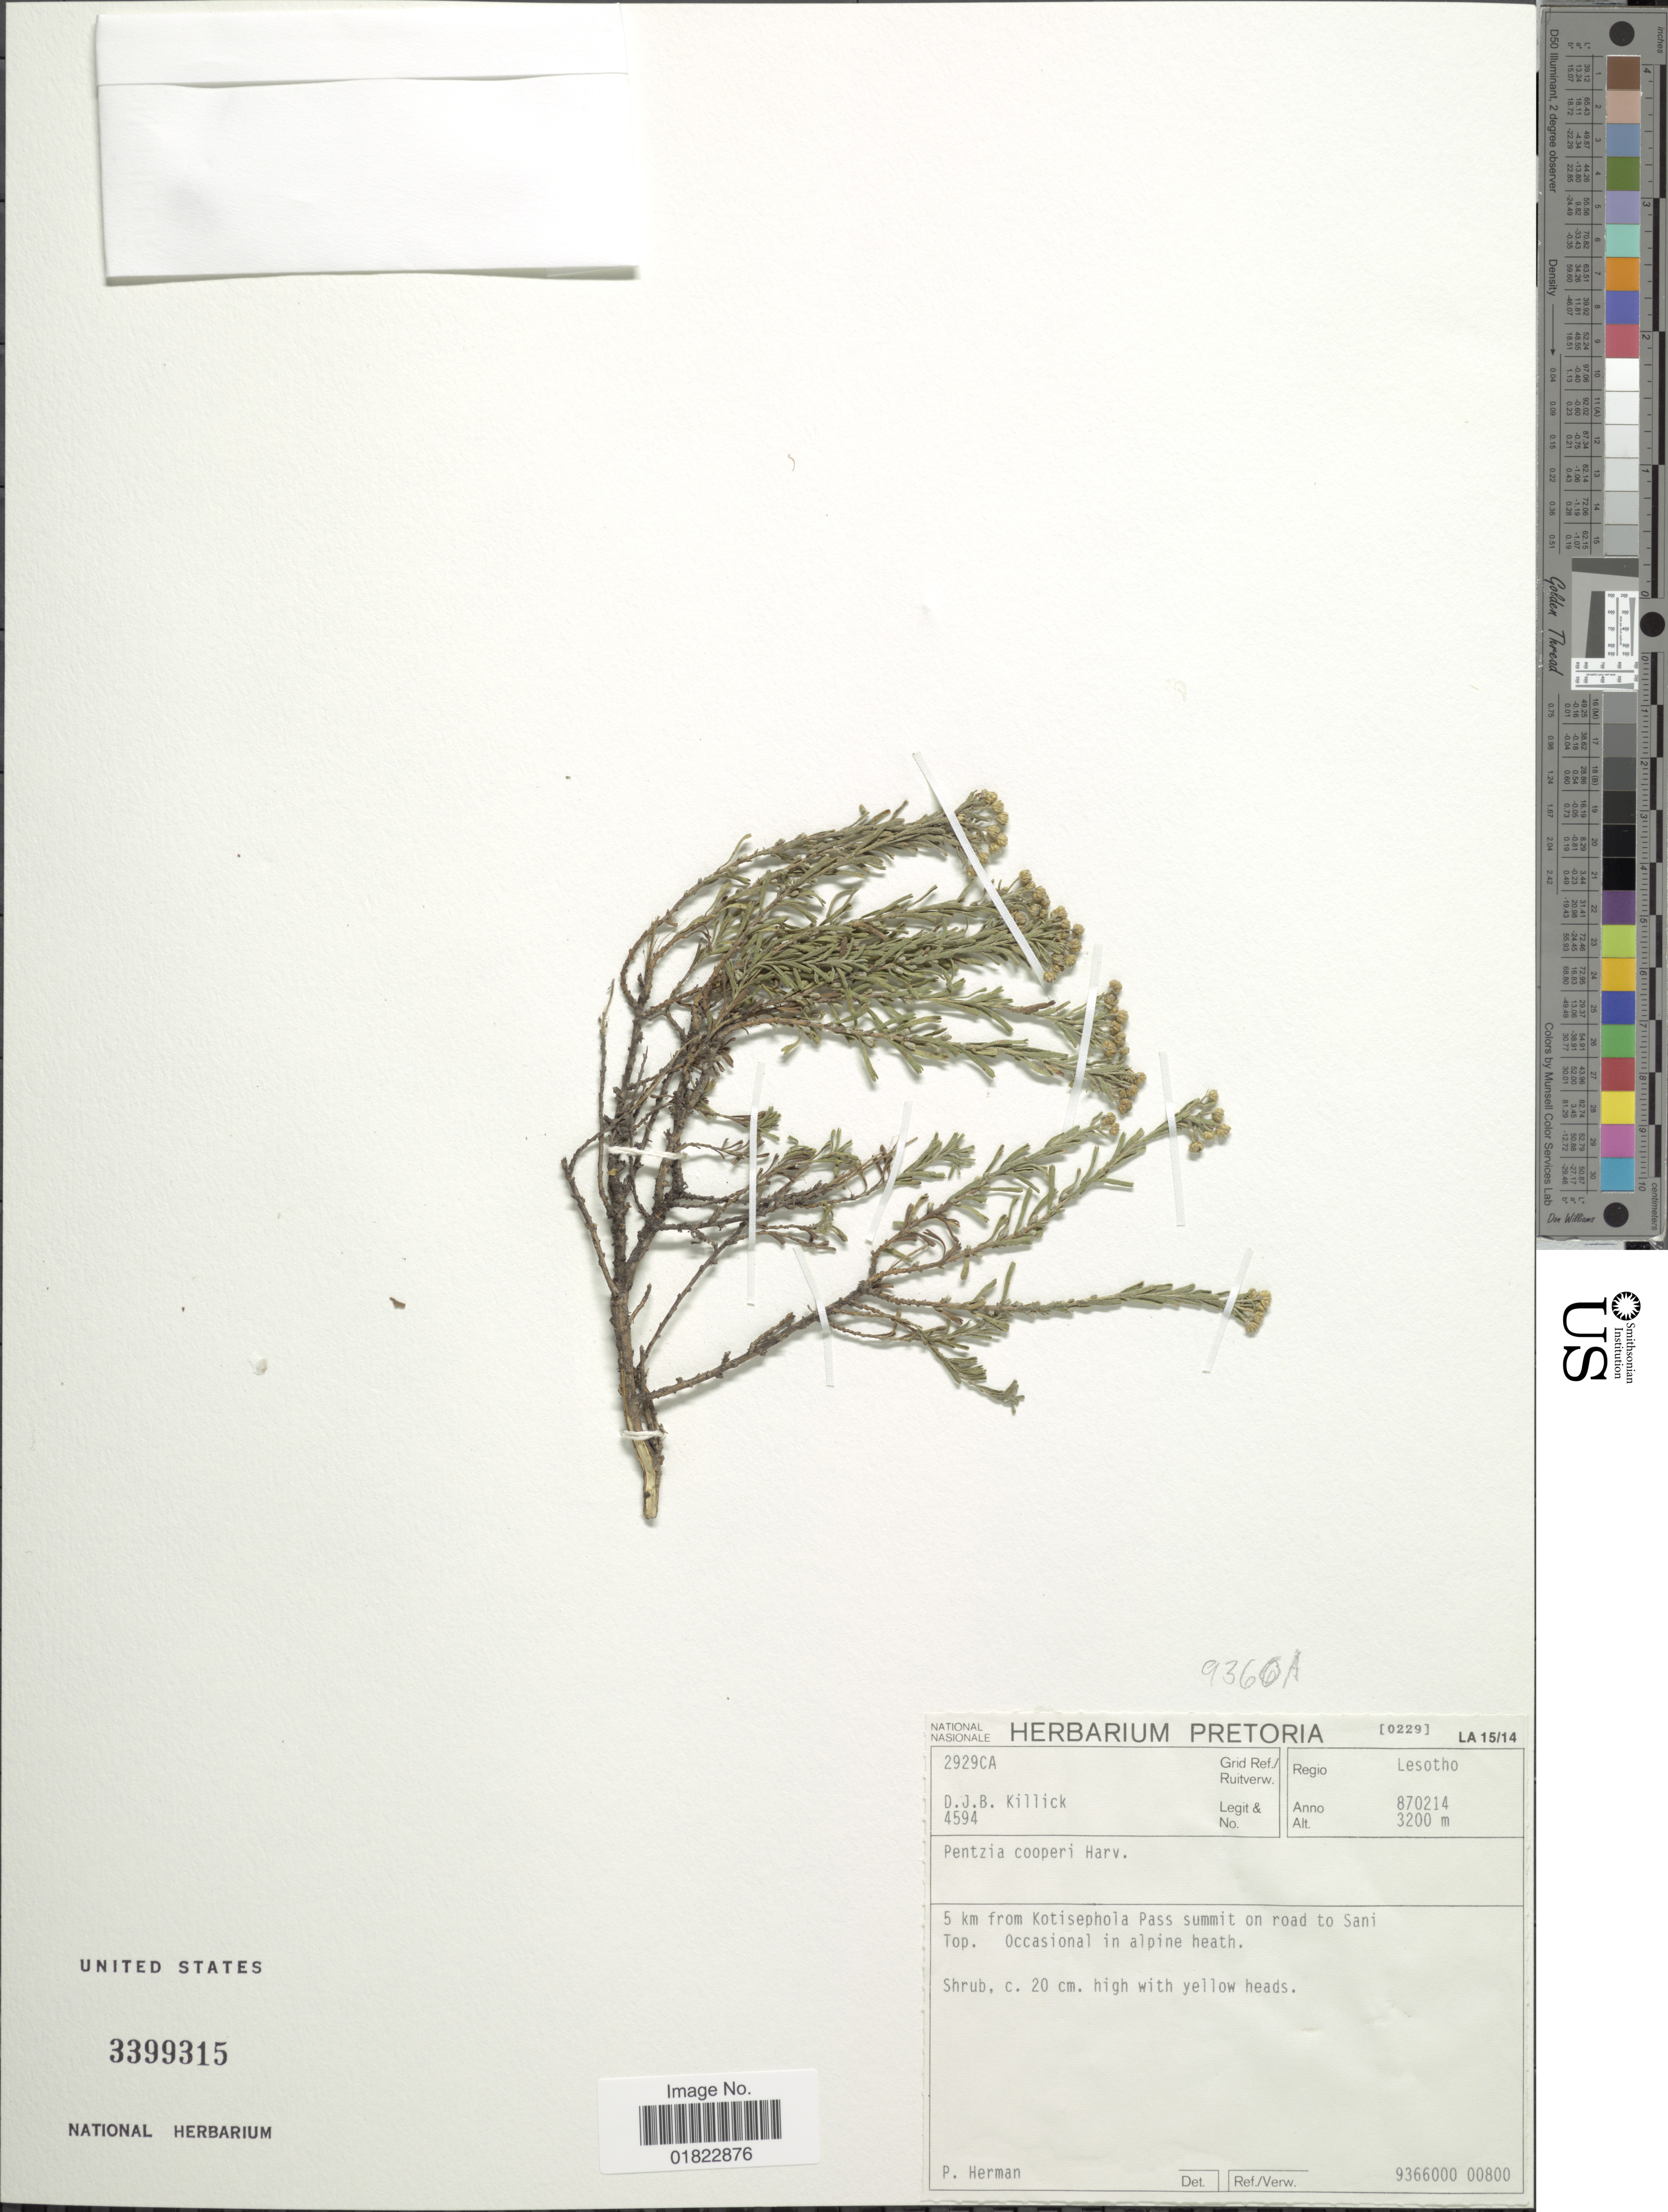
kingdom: Plantae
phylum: Tracheophyta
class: Magnoliopsida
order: Asterales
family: Asteraceae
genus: Pentzia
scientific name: Pentzia cooperi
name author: Harv.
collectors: D. Killick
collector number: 4594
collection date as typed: Transcribed d/m/y: 14/2/87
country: South Africa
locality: Regio Lesotho. 5 km from Kotisephola Pass summit on road to Sani Top.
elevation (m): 3200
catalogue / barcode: US 3399315